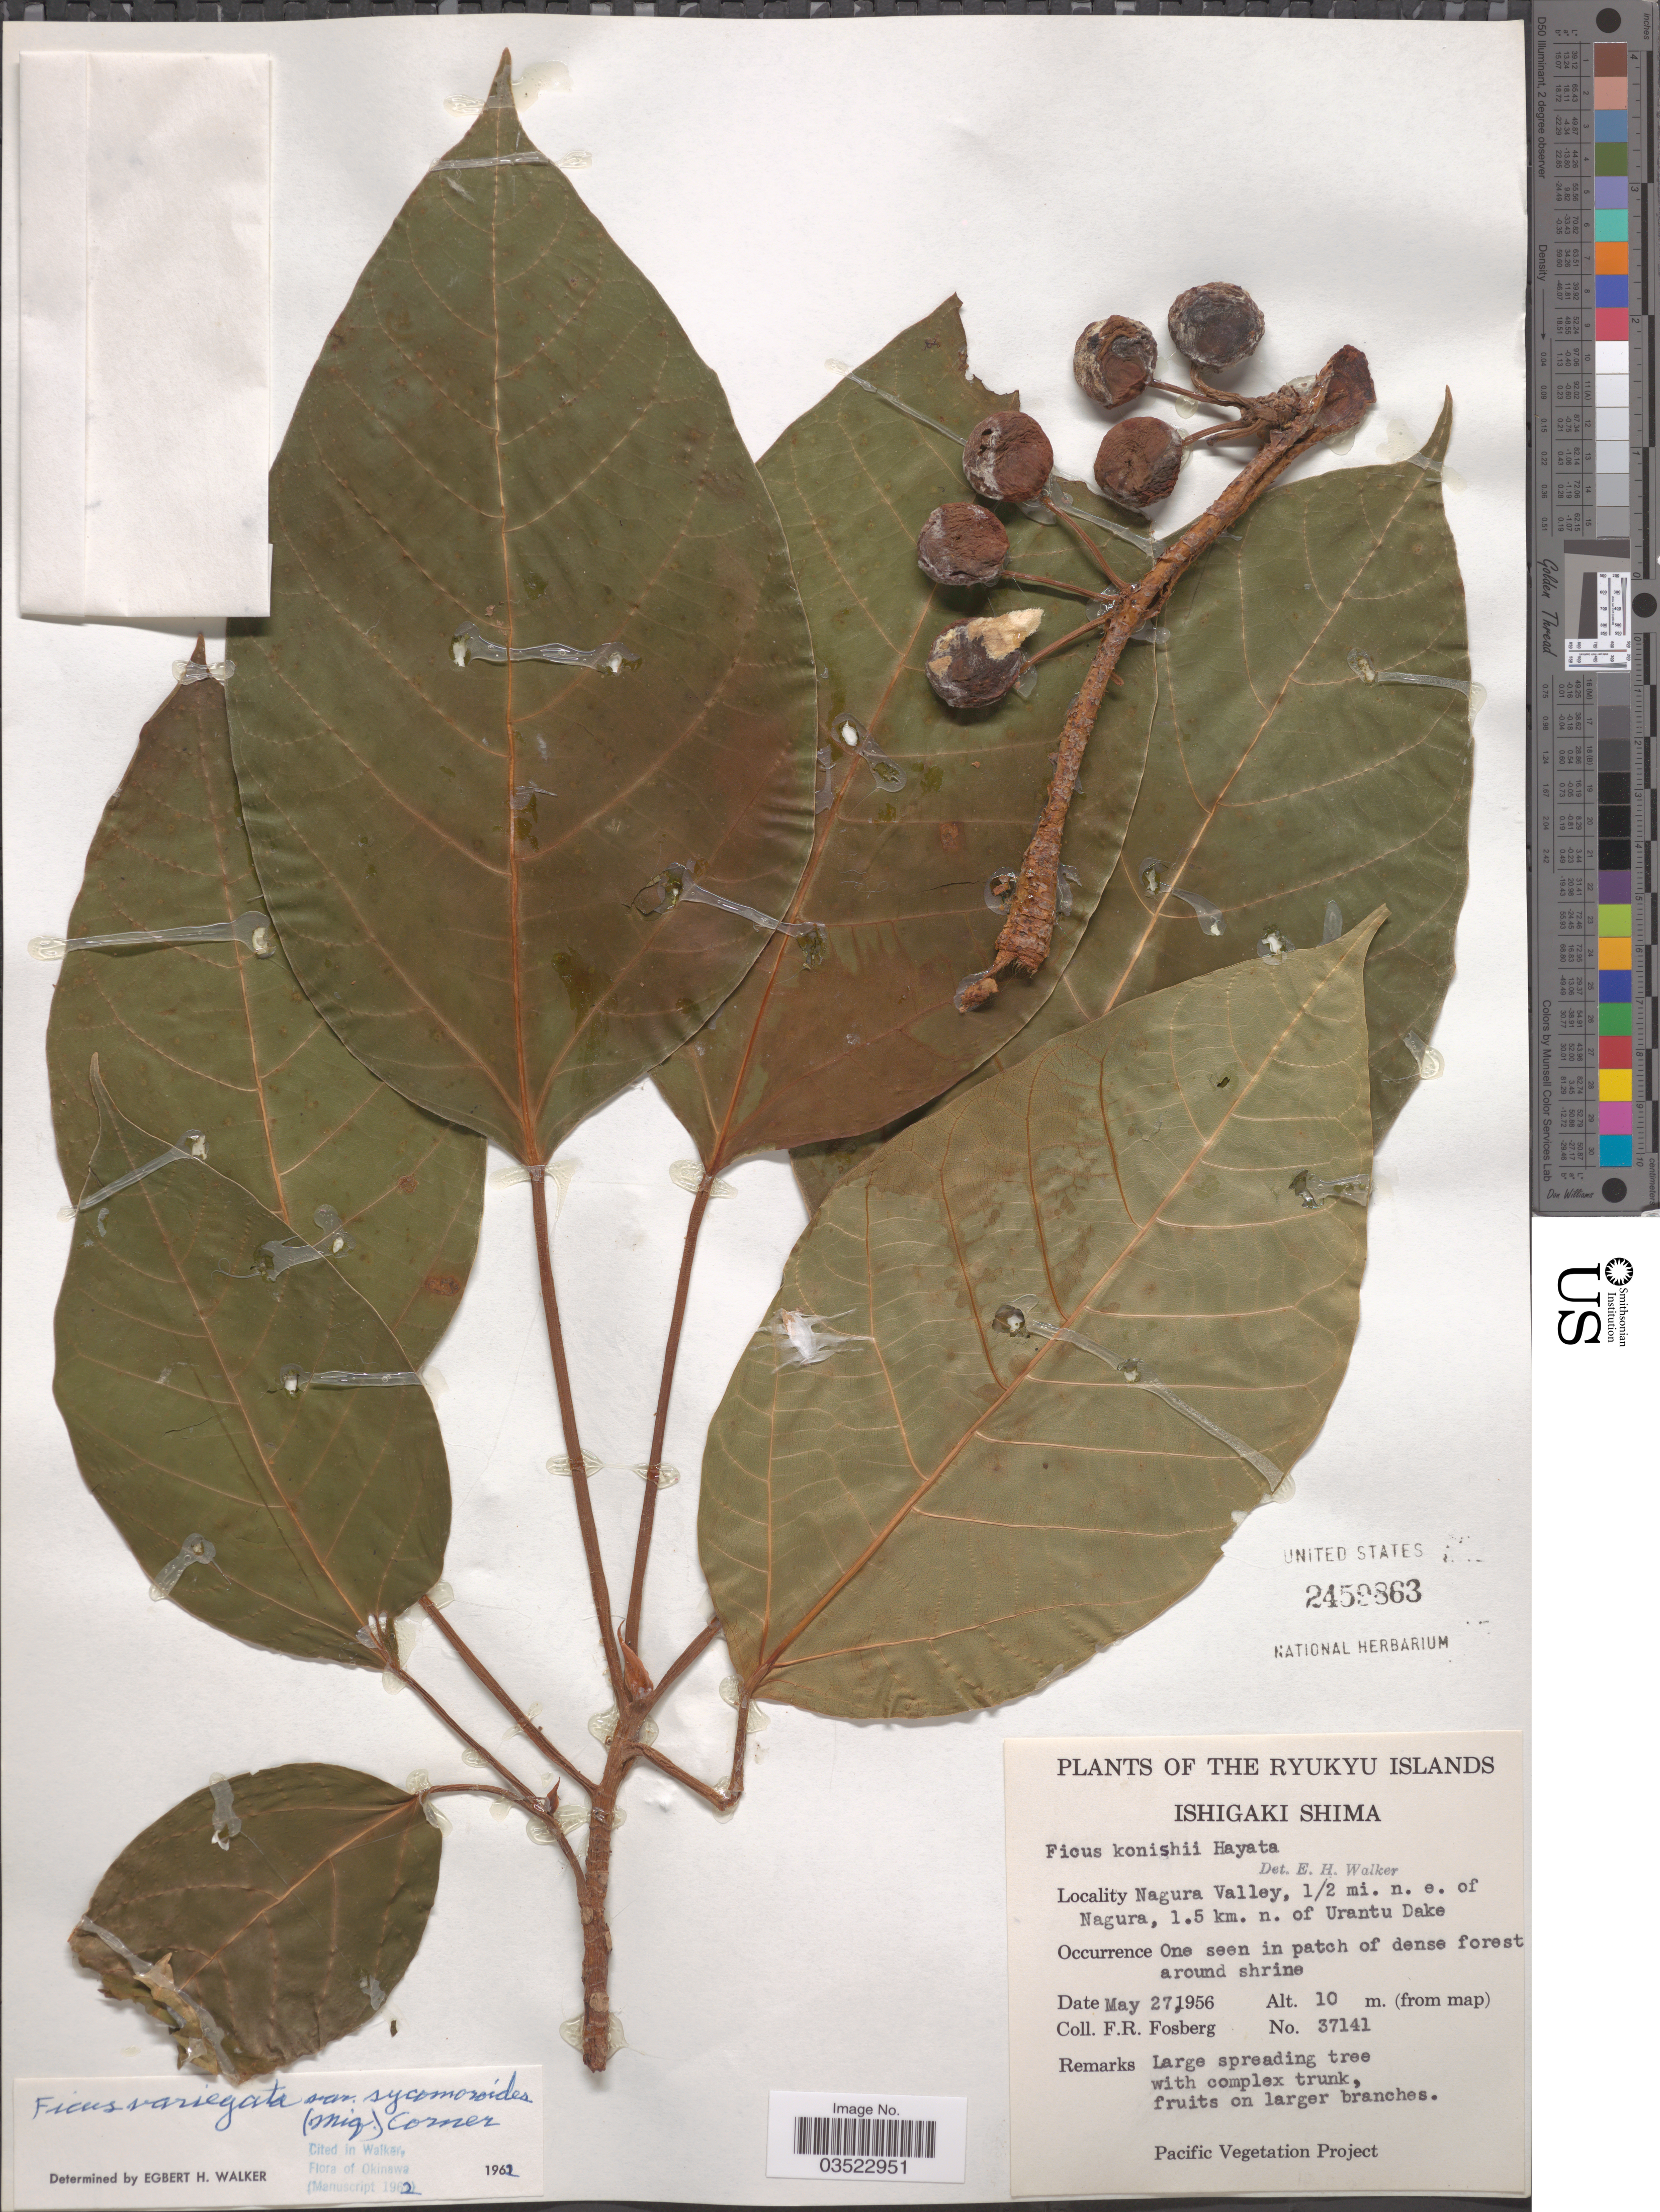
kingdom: Plantae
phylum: Tracheophyta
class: Magnoliopsida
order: Rosales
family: Moraceae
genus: Ficus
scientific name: Ficus variegata var. sycomoroides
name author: (Miq.) Corner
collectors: F. R. Fosberg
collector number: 37141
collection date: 1956-05-27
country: Japan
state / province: Okinawa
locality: The Ryukyu Islands. Ishigaki Shima. Nagura Valley, 1/2 mi. n. e. of Nagura, 1.5 km. n. of Urantu Dake.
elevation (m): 10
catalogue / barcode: US 2459863